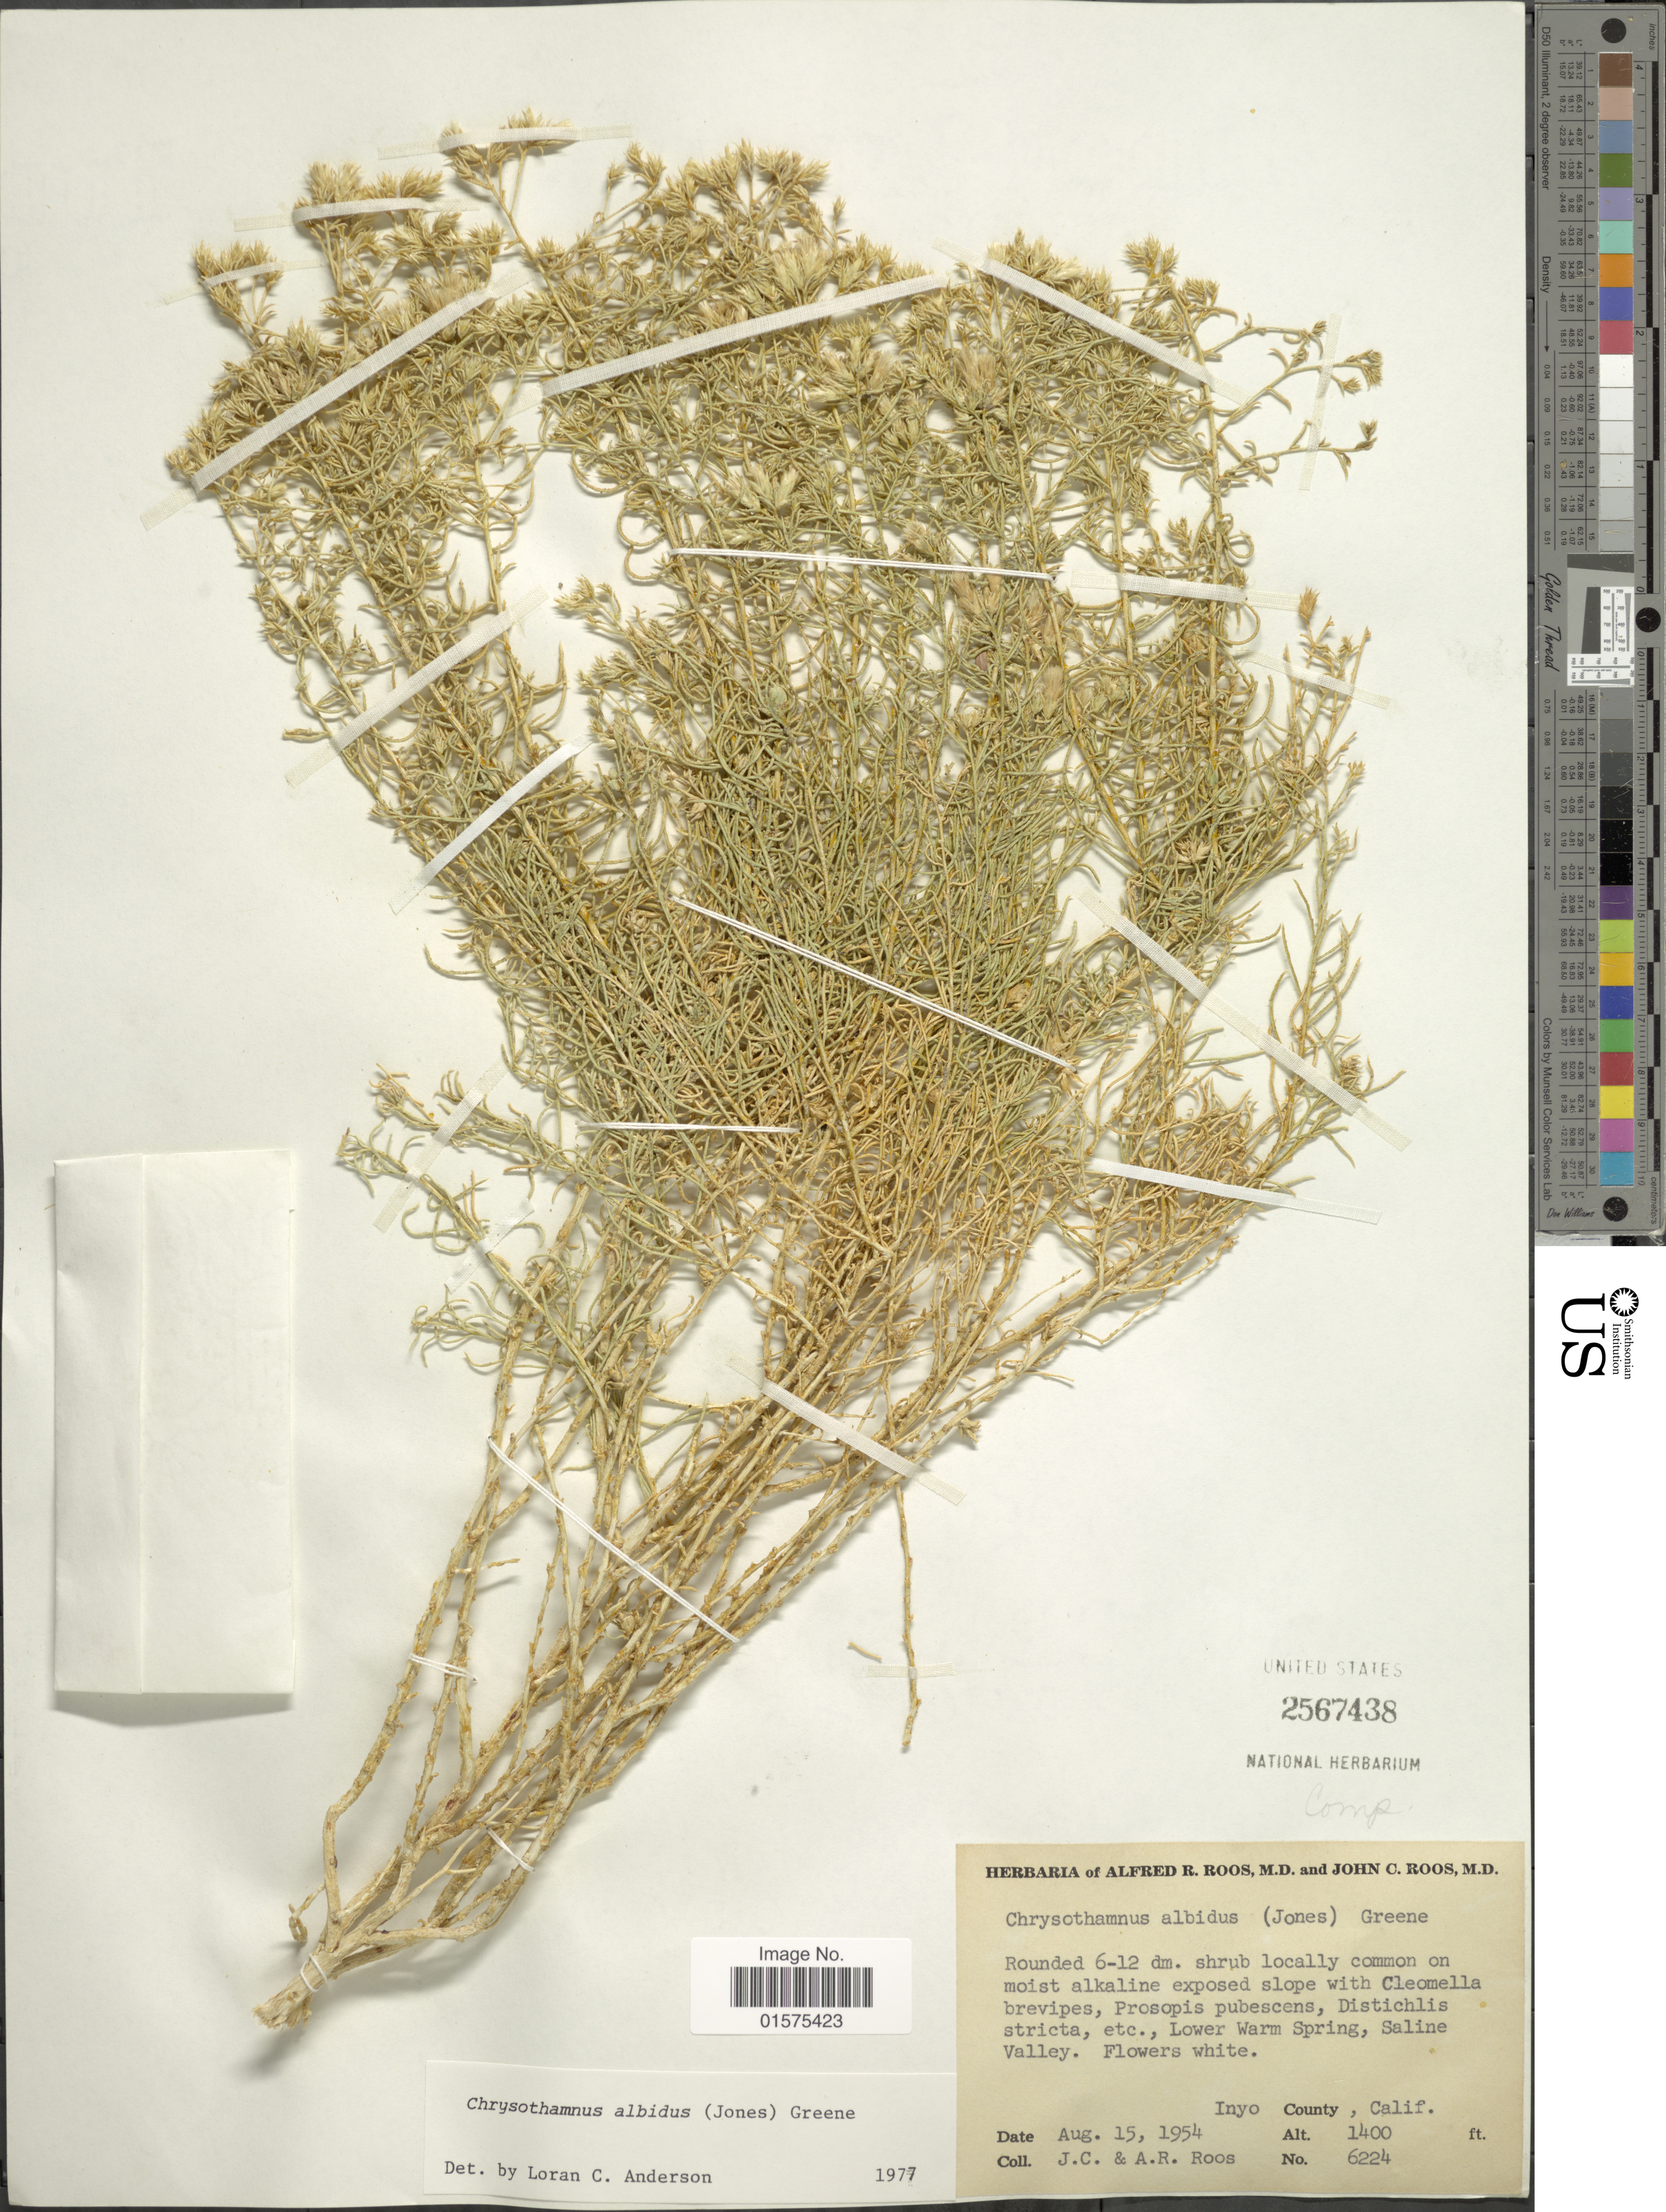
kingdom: Plantae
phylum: Tracheophyta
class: Magnoliopsida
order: Asterales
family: Asteraceae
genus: Ericameria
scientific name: Ericameria albida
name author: (M.E. Jones ex A. Gray) L.C. Anderson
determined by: Urbatsch, Lowell E., Curator (LSU), Louisiana State University (UNITED STATES)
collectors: J. C. Roos & A. R. Roos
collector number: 6224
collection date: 1954-08-15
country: United States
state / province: California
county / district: Inyo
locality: Lower Warm Spring, Saline Valley. Inyo County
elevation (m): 427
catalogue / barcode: US 2567438